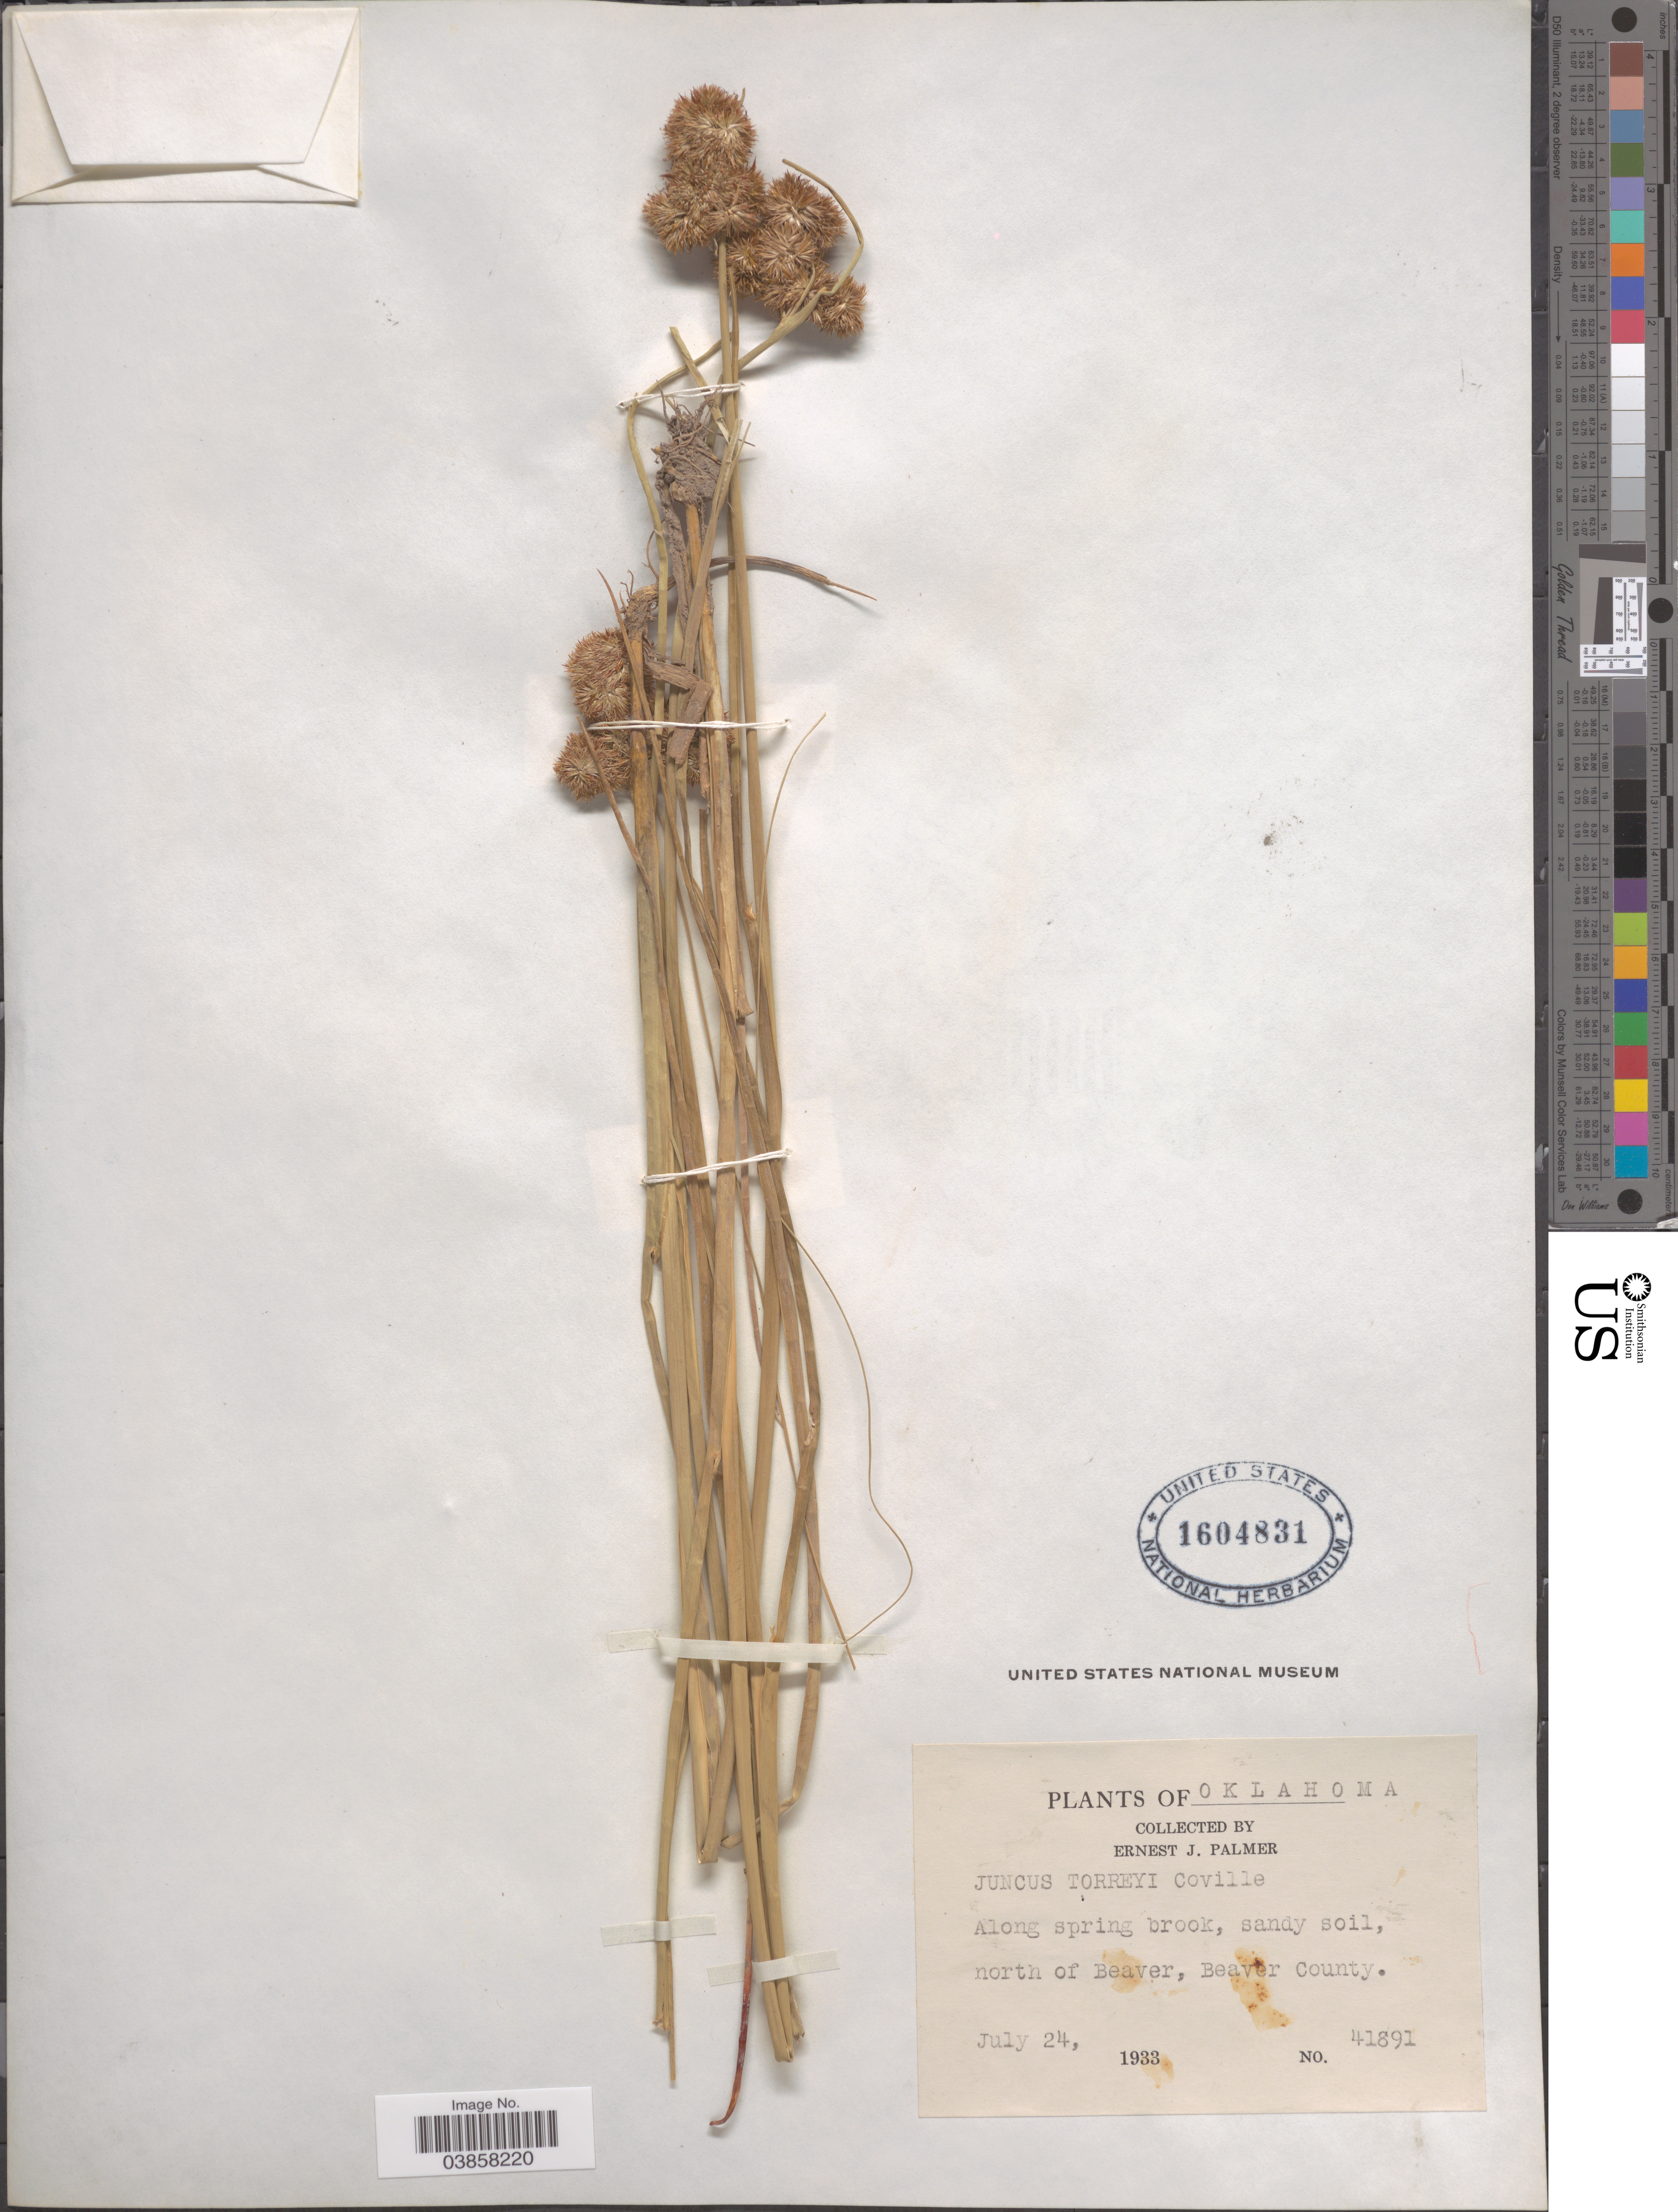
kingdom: Plantae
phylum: Tracheophyta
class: Liliopsida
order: Poales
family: Juncaceae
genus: Juncus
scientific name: Juncus torreyi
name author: Coville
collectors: E. J. Palmer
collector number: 41891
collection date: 1933-07-24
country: United States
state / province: Oklahoma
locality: North of Beaver, Beaver County.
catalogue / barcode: US 1604831